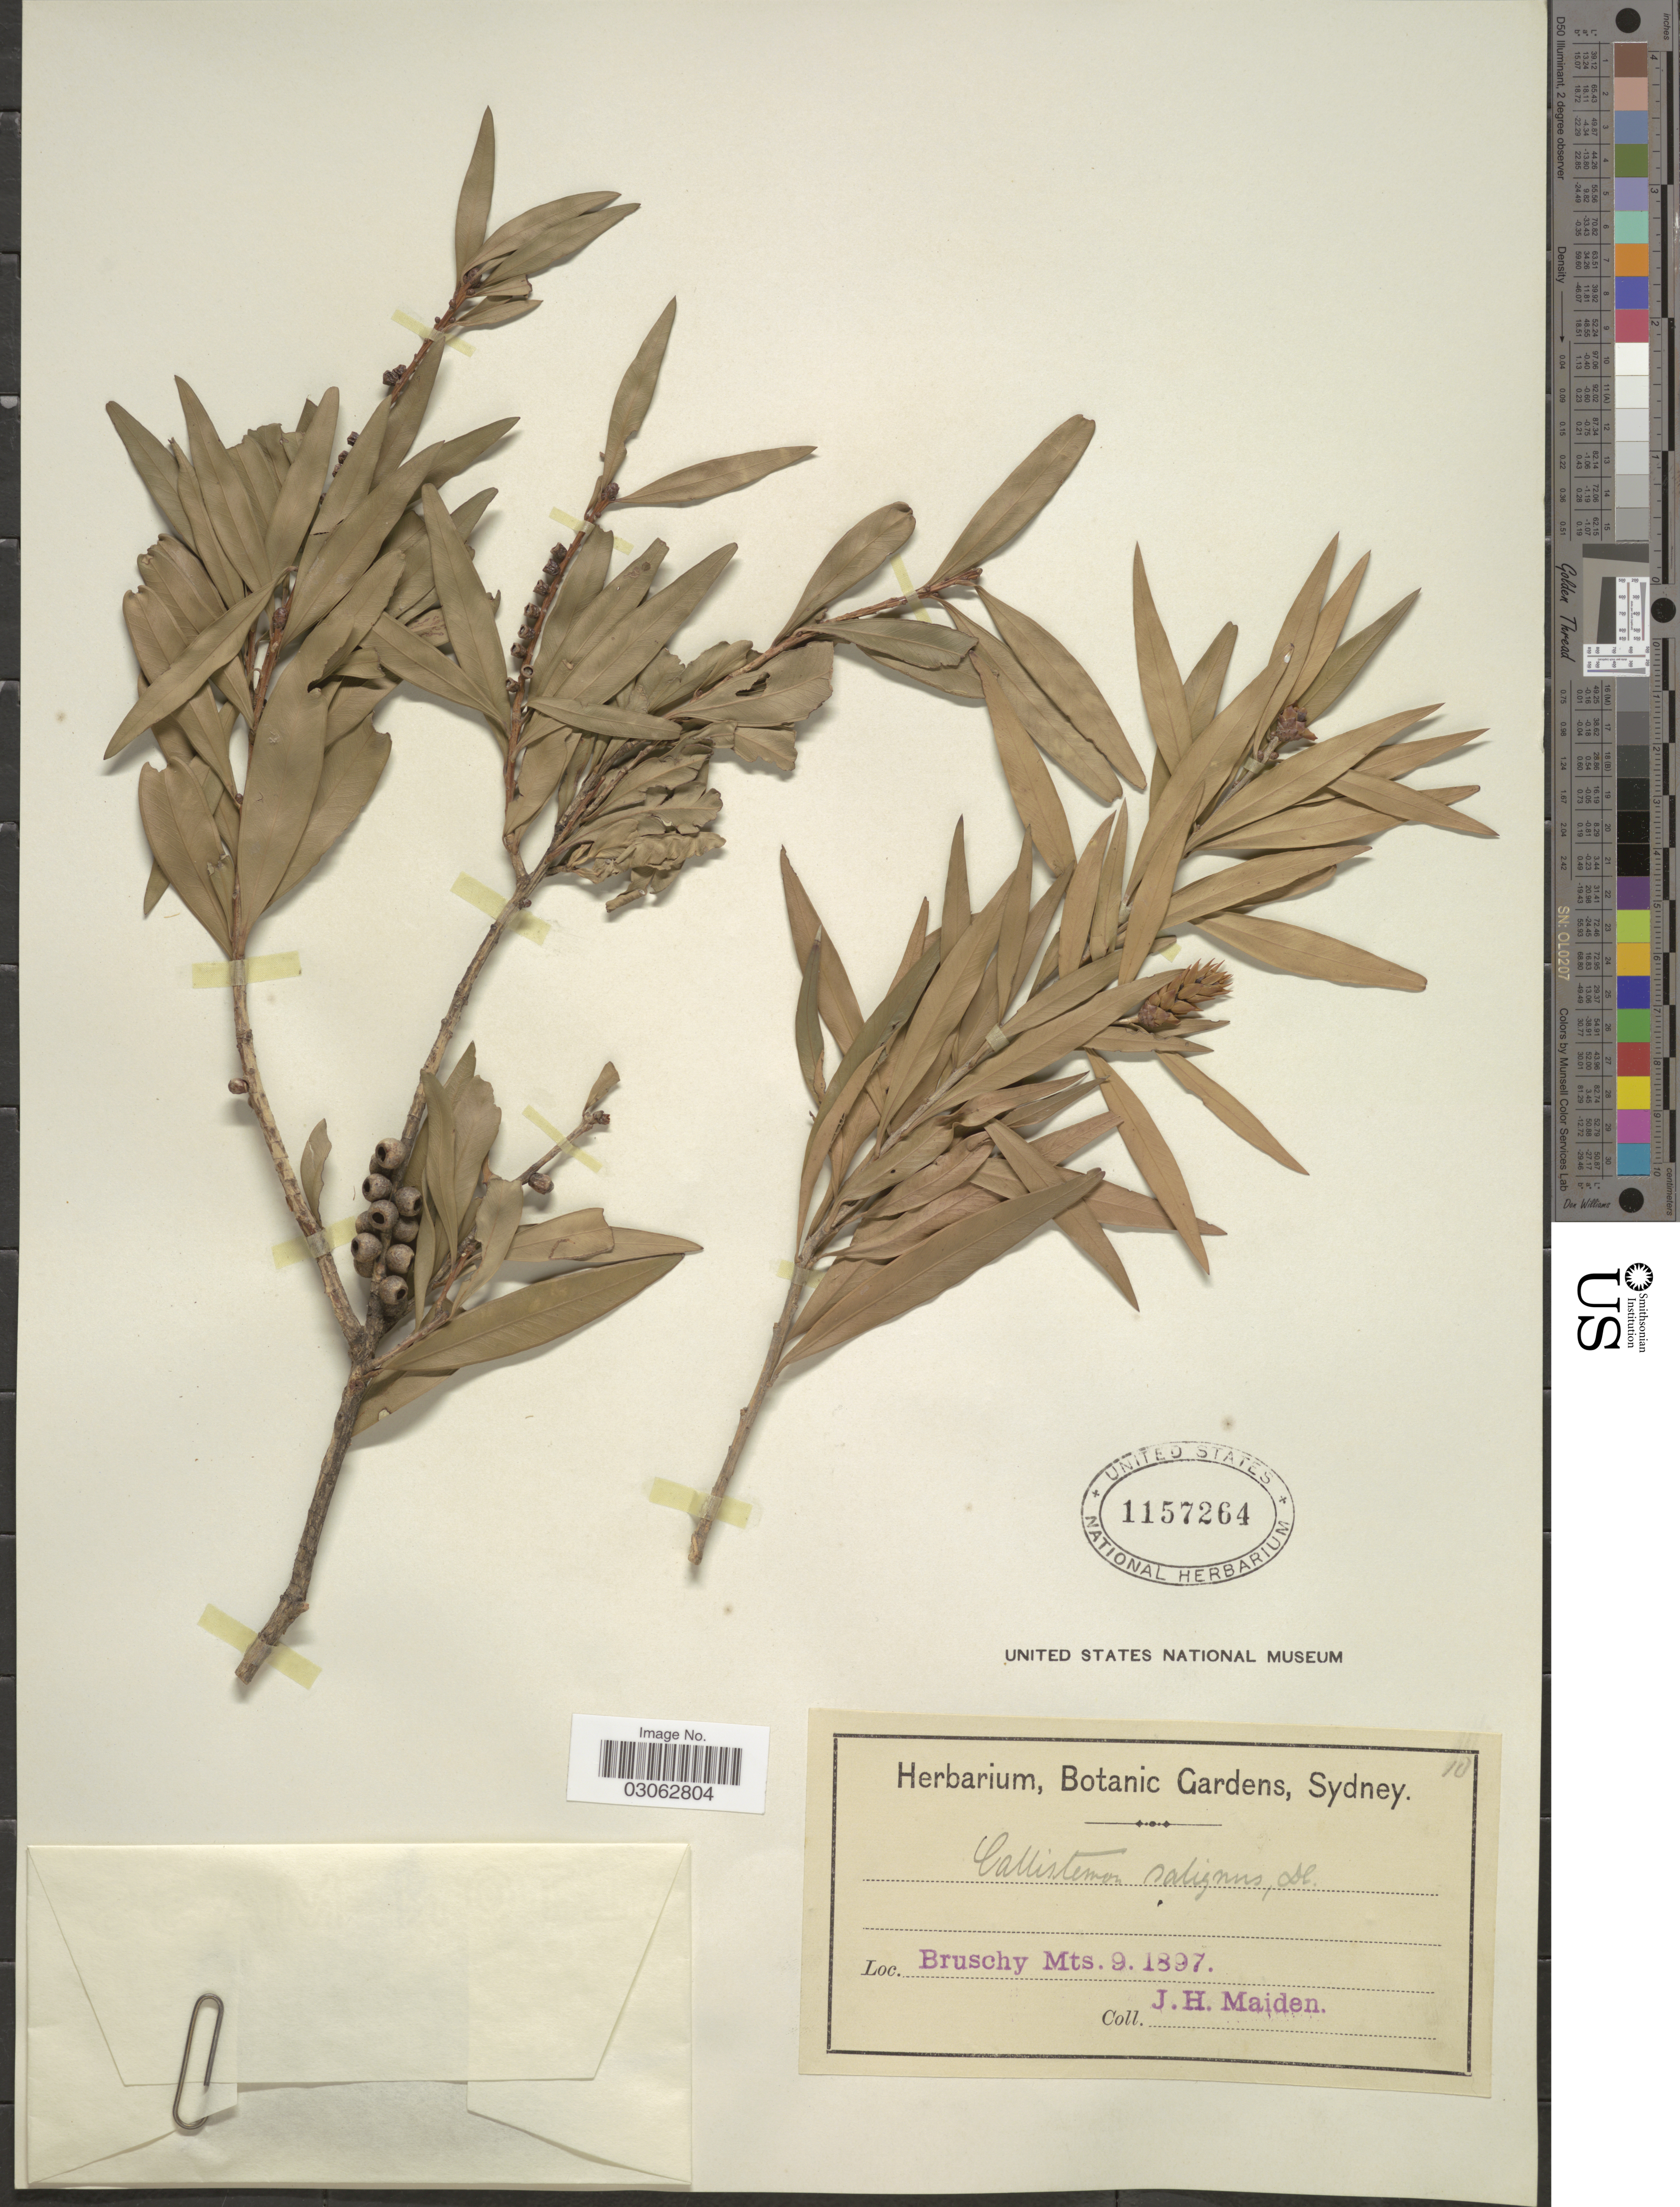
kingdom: Plantae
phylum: Tracheophyta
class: Magnoliopsida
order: Myrtales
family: Myrtaceae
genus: Callistemon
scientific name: Callistemon salignus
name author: (Sm.) Colvill ex Sweet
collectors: J. Maiden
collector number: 10?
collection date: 1897-09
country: Australia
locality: Bruschy Mts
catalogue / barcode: US 1157264